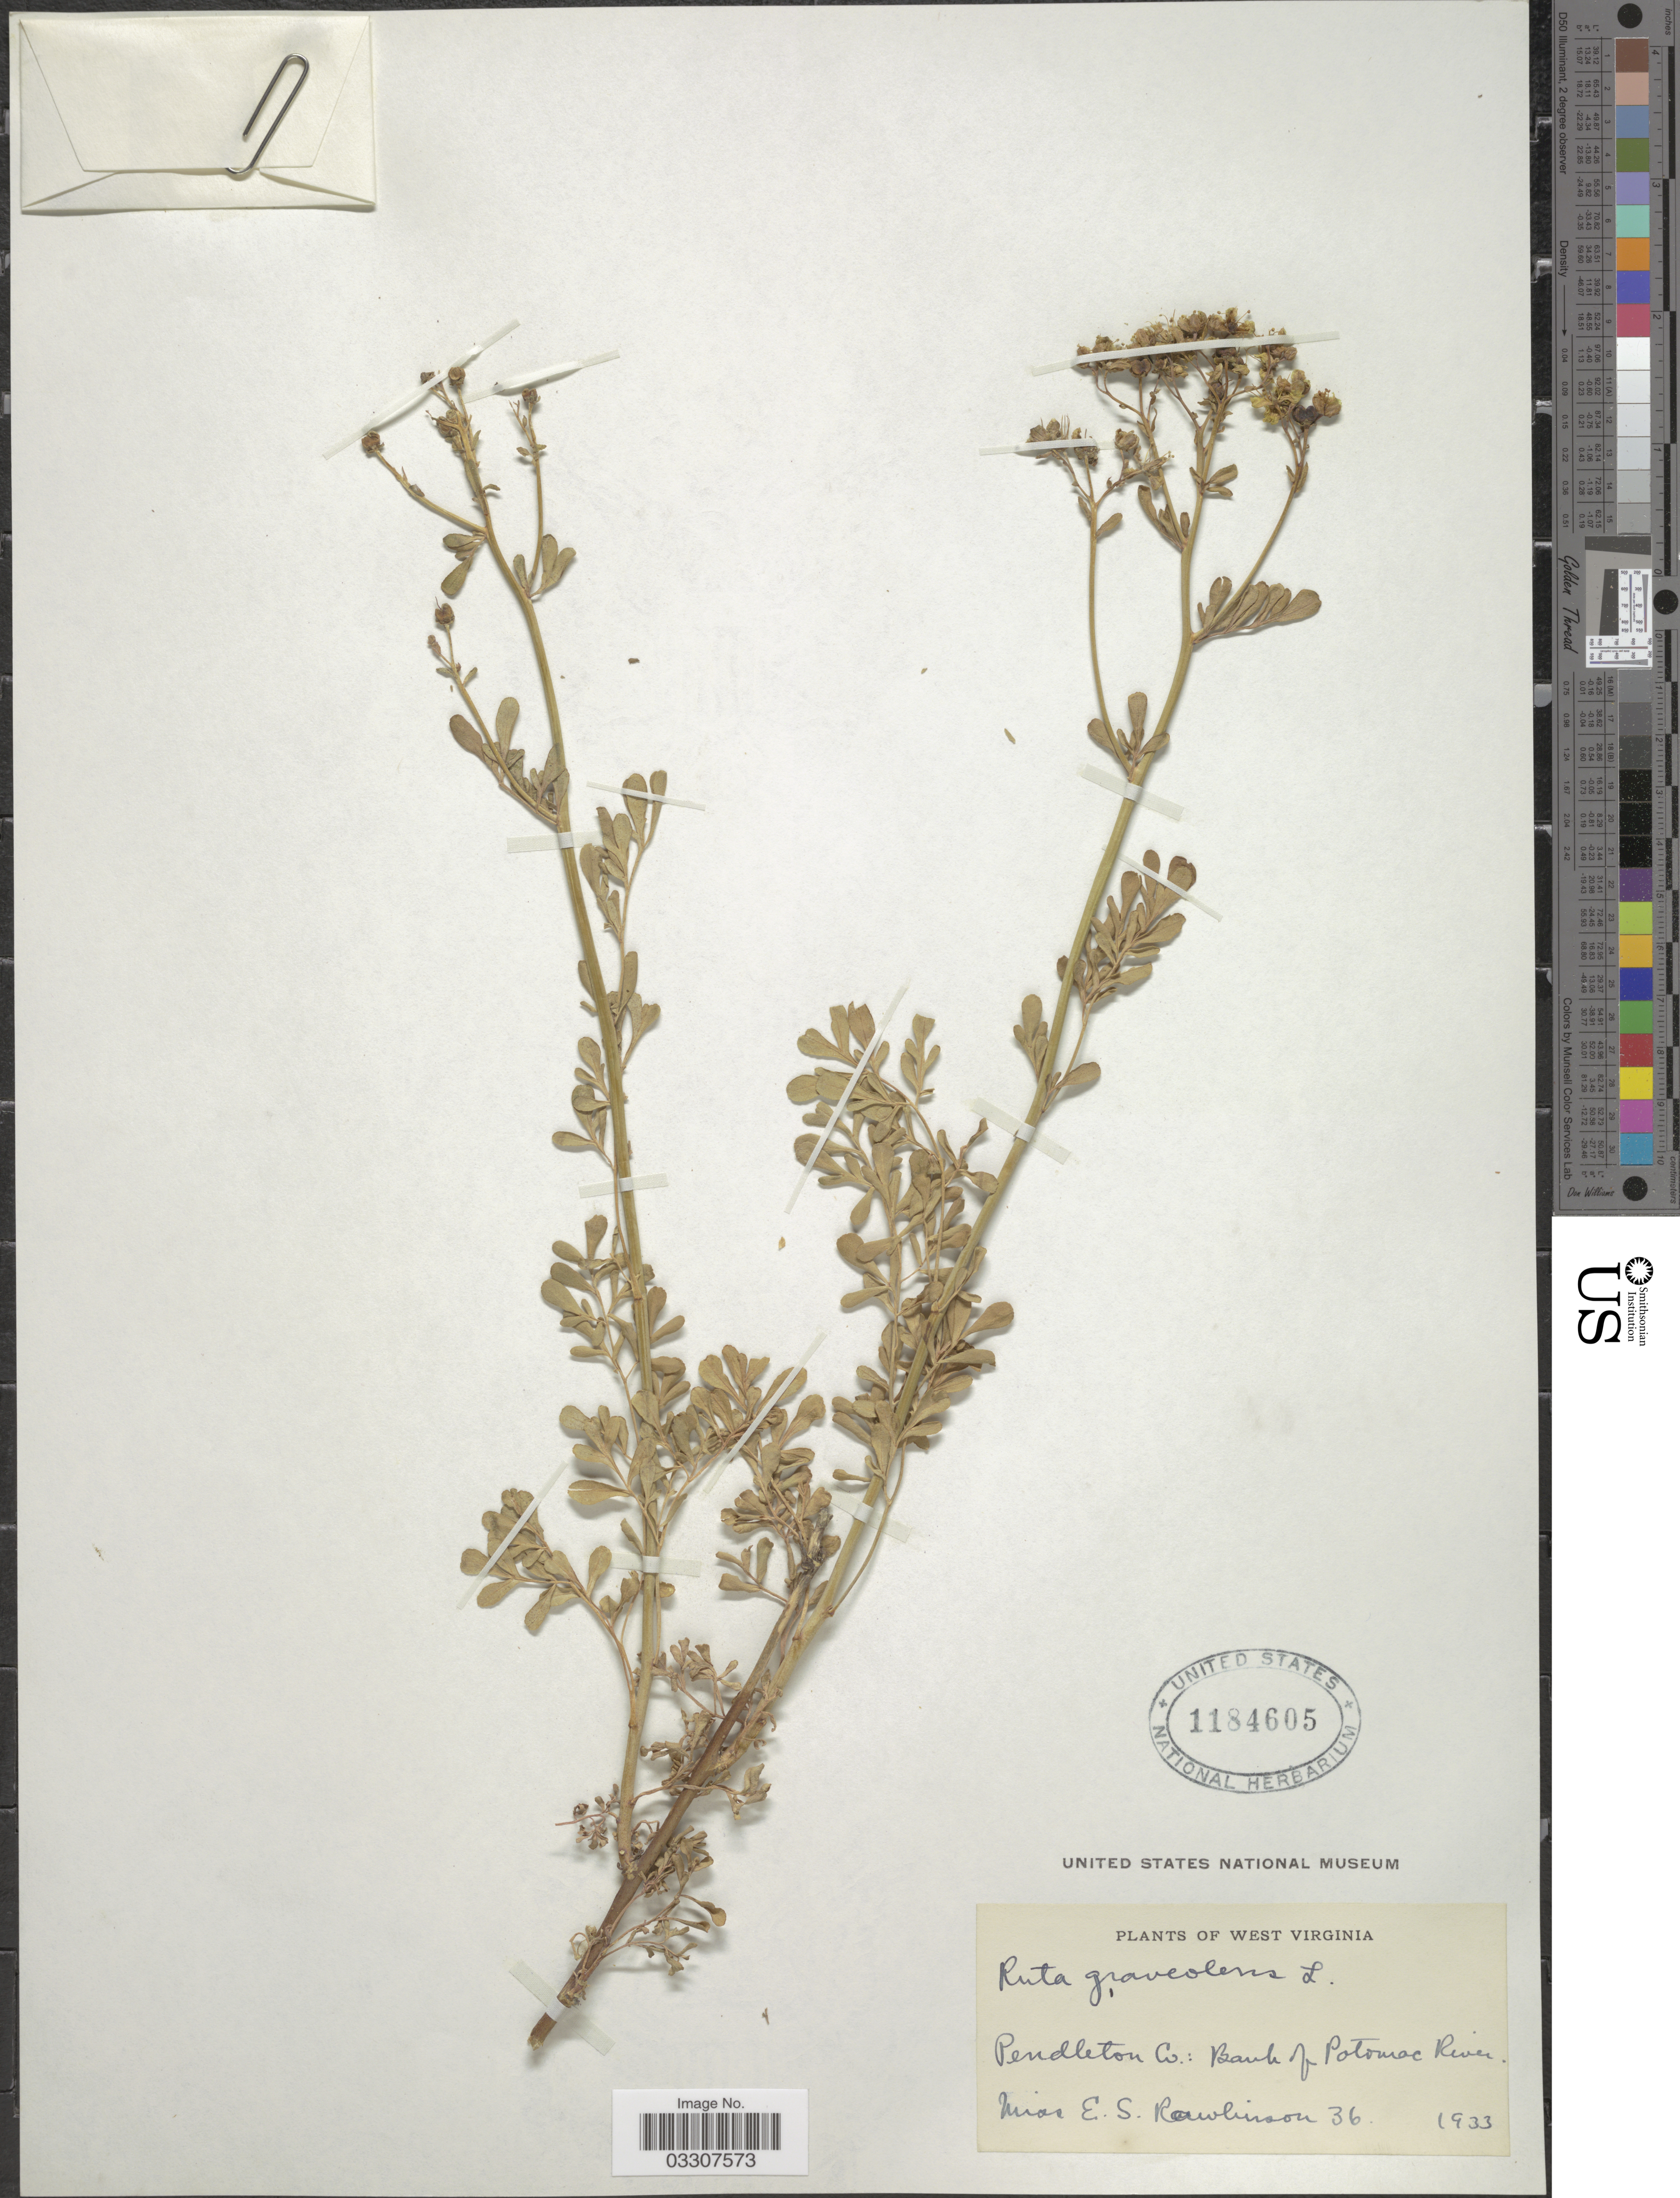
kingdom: Plantae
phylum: Tracheophyta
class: Magnoliopsida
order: Sapindales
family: Rutaceae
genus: Ruta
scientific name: Ruta graveolens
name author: L.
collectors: E. S. Rawlinson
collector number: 36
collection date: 1933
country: United States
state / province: West Virginia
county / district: Pendleton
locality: Pendleton Co.: Bank of Potomac River.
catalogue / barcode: US 1184605